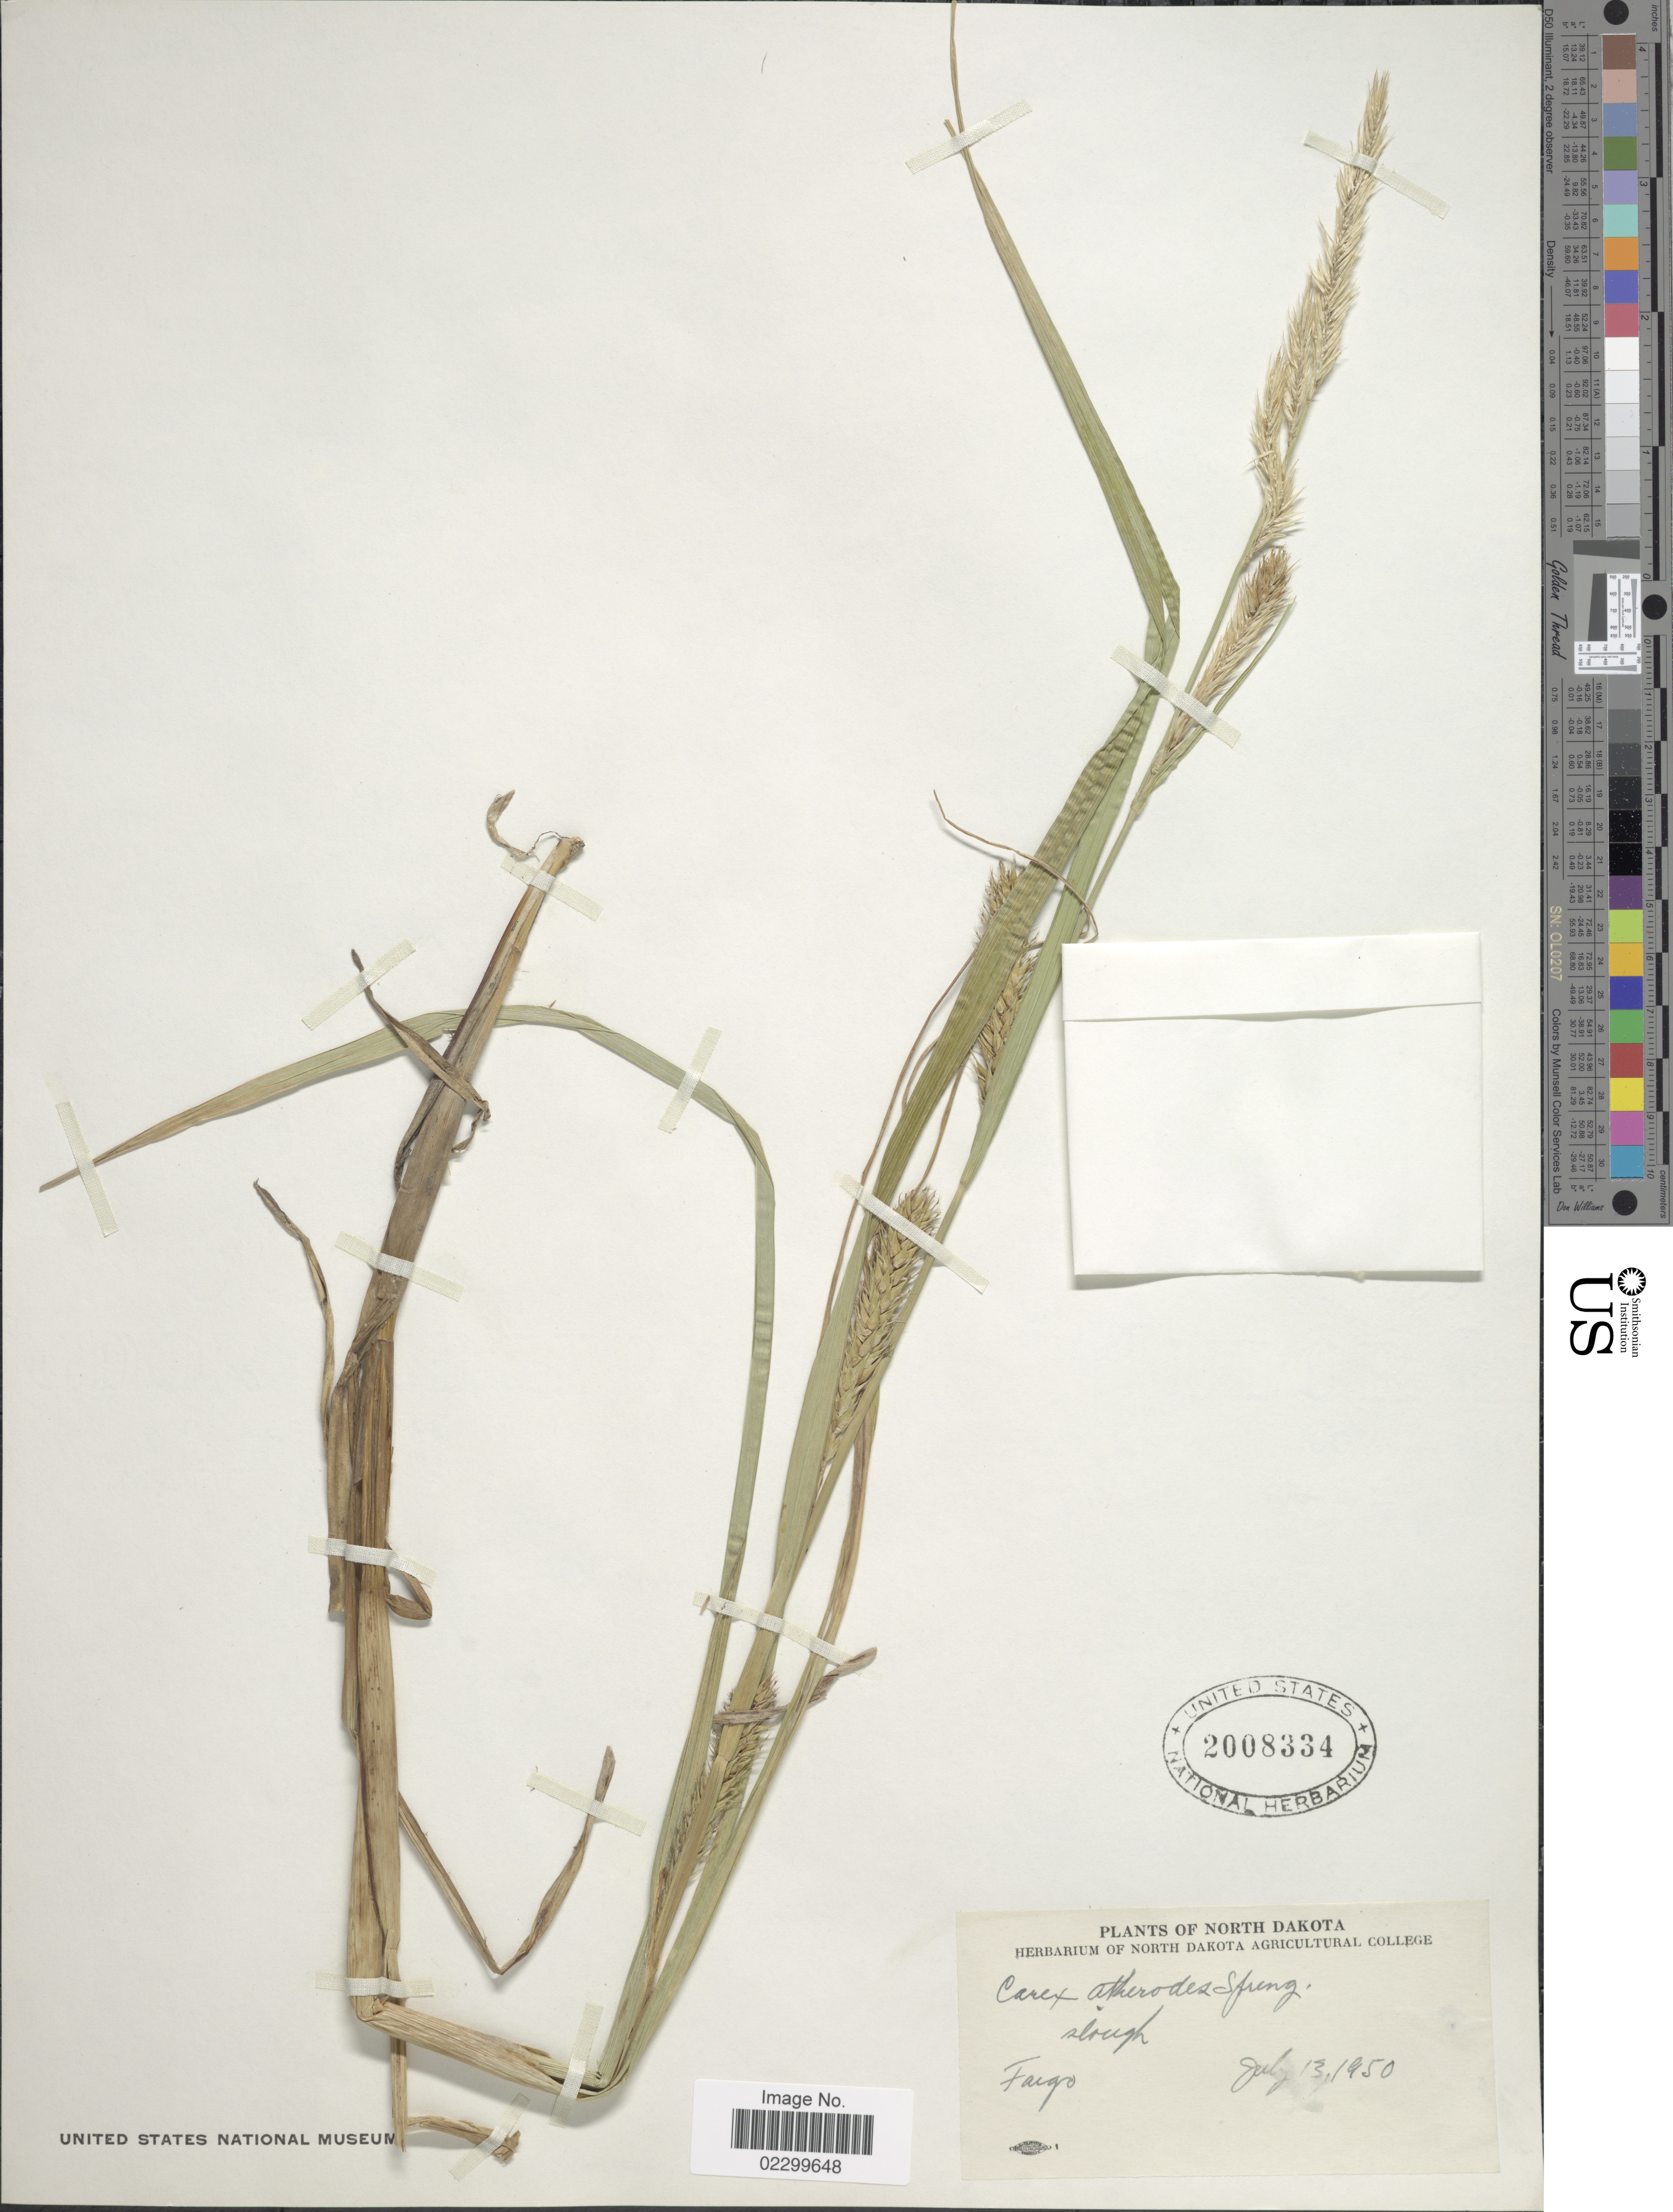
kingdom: Plantae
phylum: Tracheophyta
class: Liliopsida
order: Poales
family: Cyperaceae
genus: Carex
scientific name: Carex atherodes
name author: Spreng.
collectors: ex herb. North Dakota Agricultural College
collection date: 1950-07-13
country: United States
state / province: North Dakota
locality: Slough, Fargo.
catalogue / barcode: US 2008334